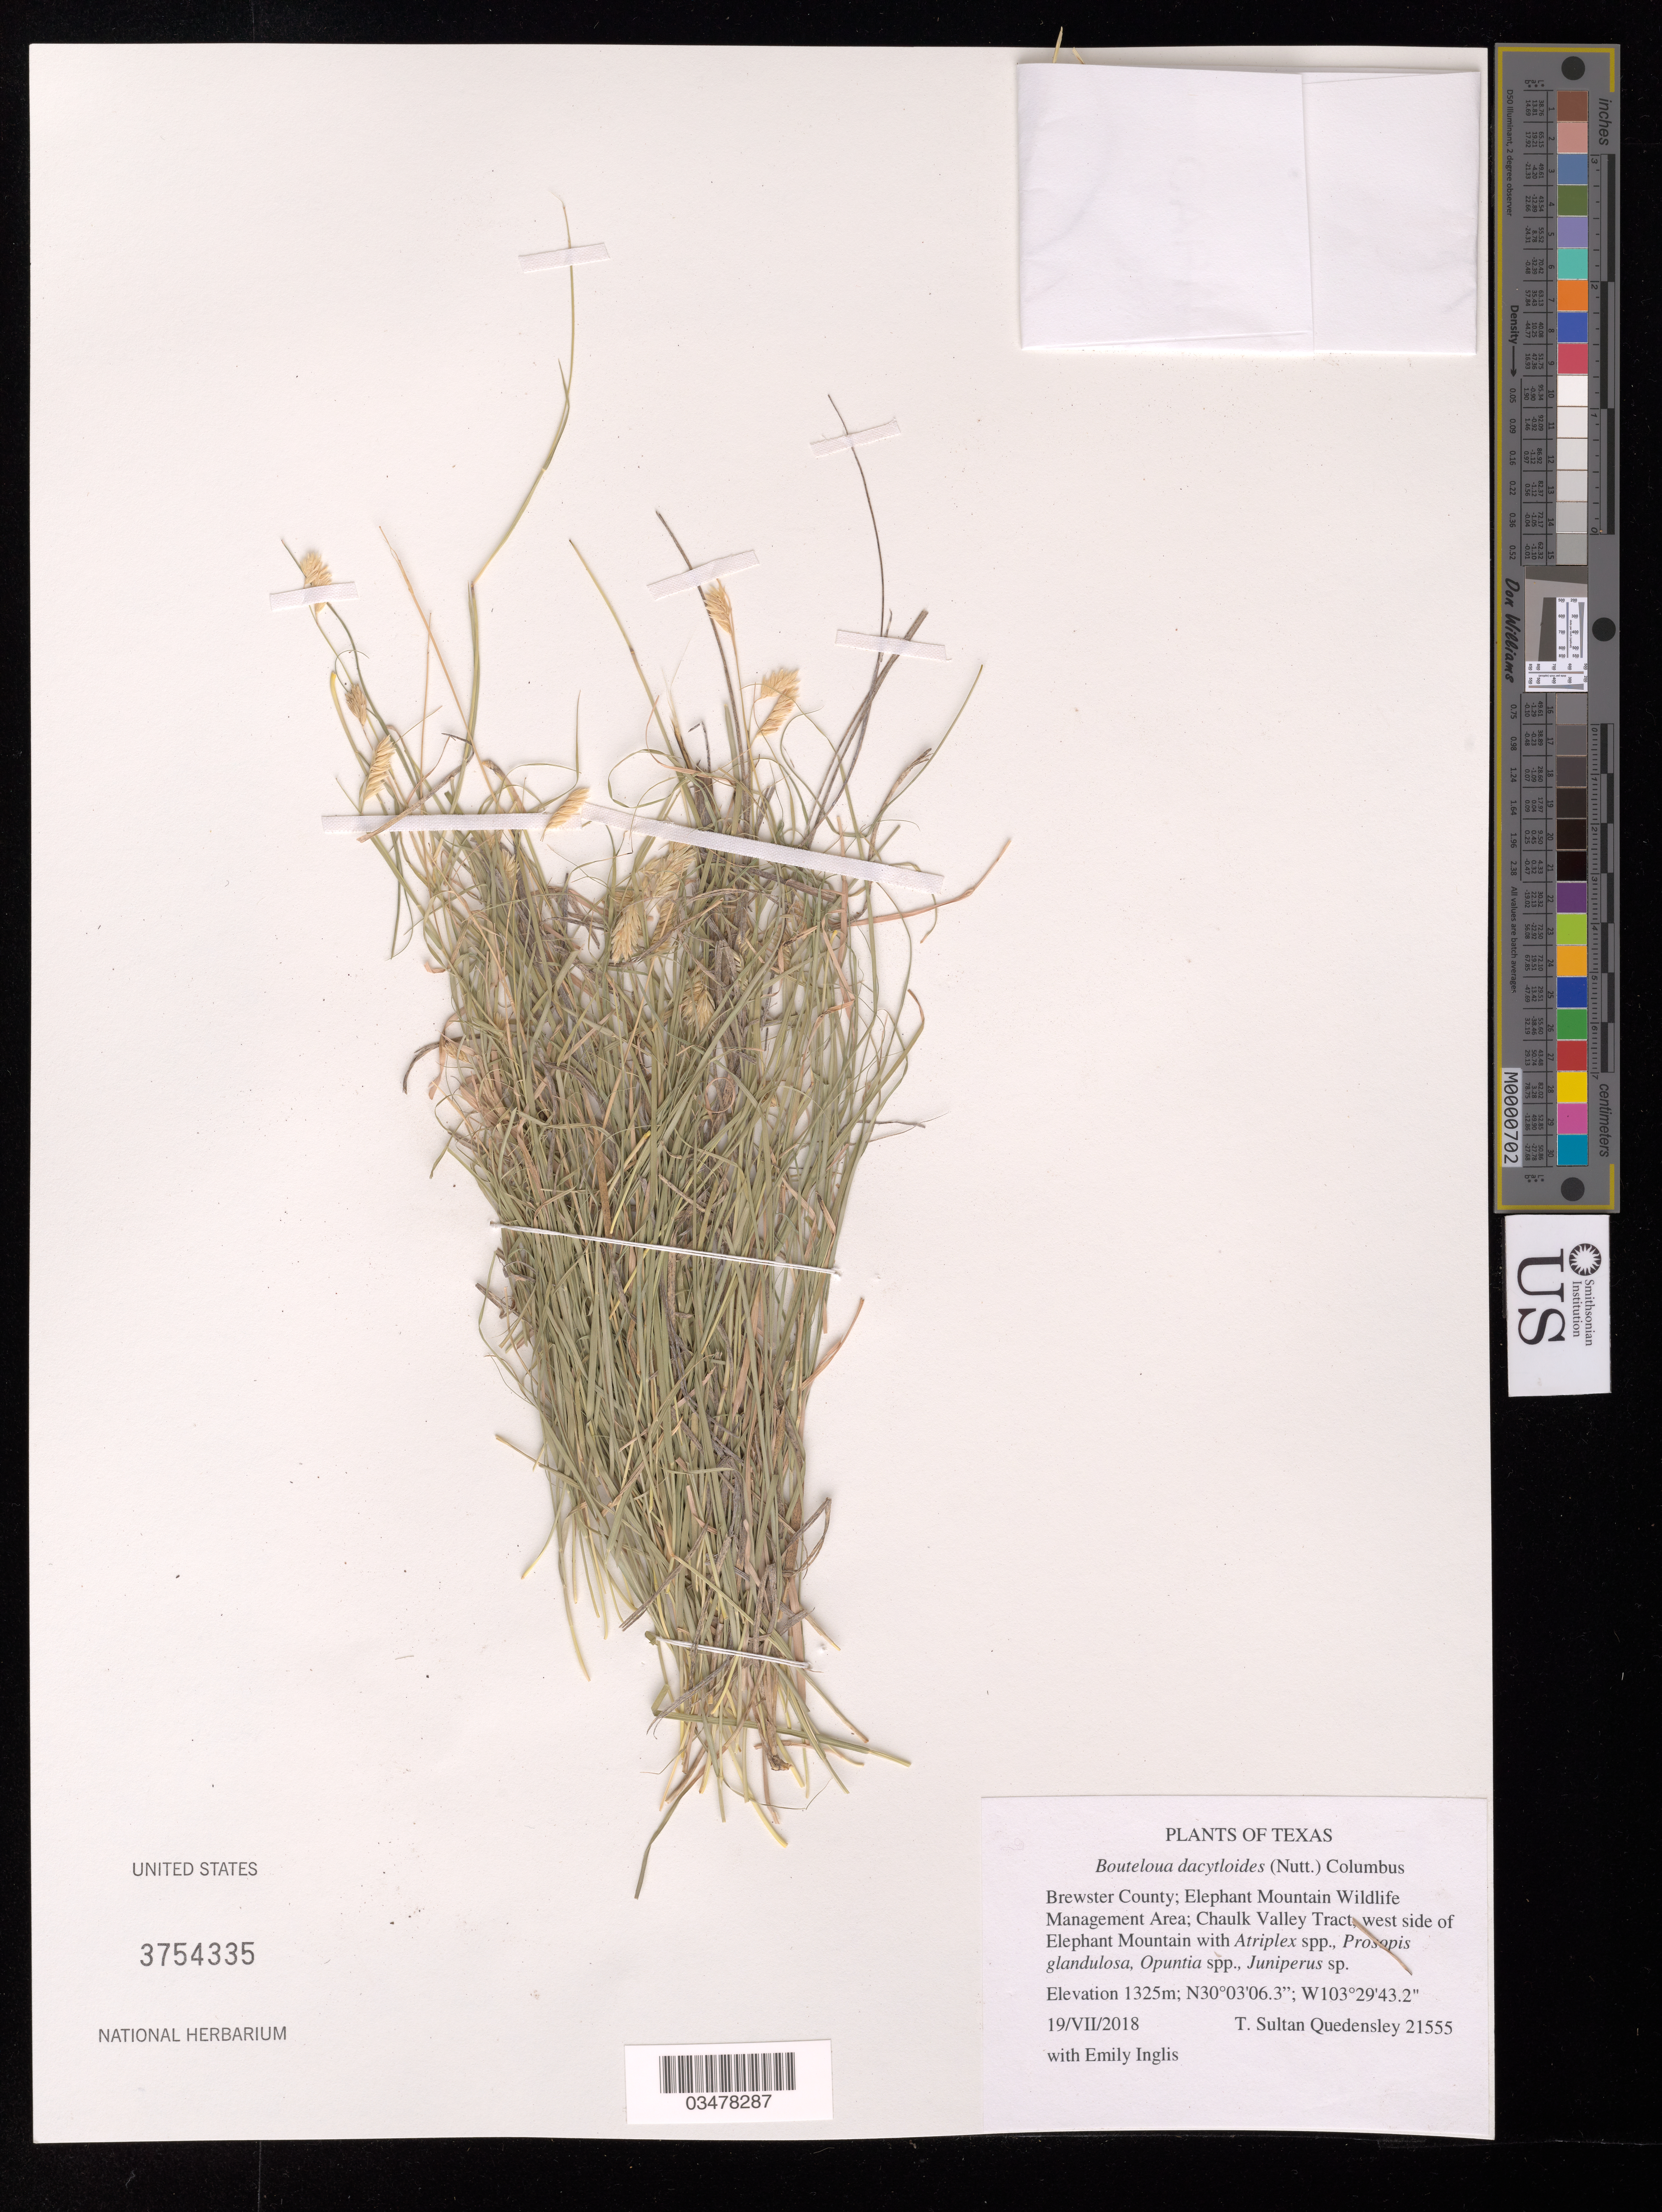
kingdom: Plantae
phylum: Tracheophyta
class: Liliopsida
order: Poales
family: Poaceae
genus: Bouteloua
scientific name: Bouteloua dactyloides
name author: (Nutt.) Columbus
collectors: T. S. Quedensley & E. Inglis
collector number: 21555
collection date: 2018-07-19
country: United States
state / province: Texas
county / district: Brewster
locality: Elephant Mountain Wildlife Management Area. Chaulk Valley Tract, west side of Elephant Mtn.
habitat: With Atriplex sp., Prosopis glandulosa, Opuntia sp., Juniperus sp.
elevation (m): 1325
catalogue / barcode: US 3754335